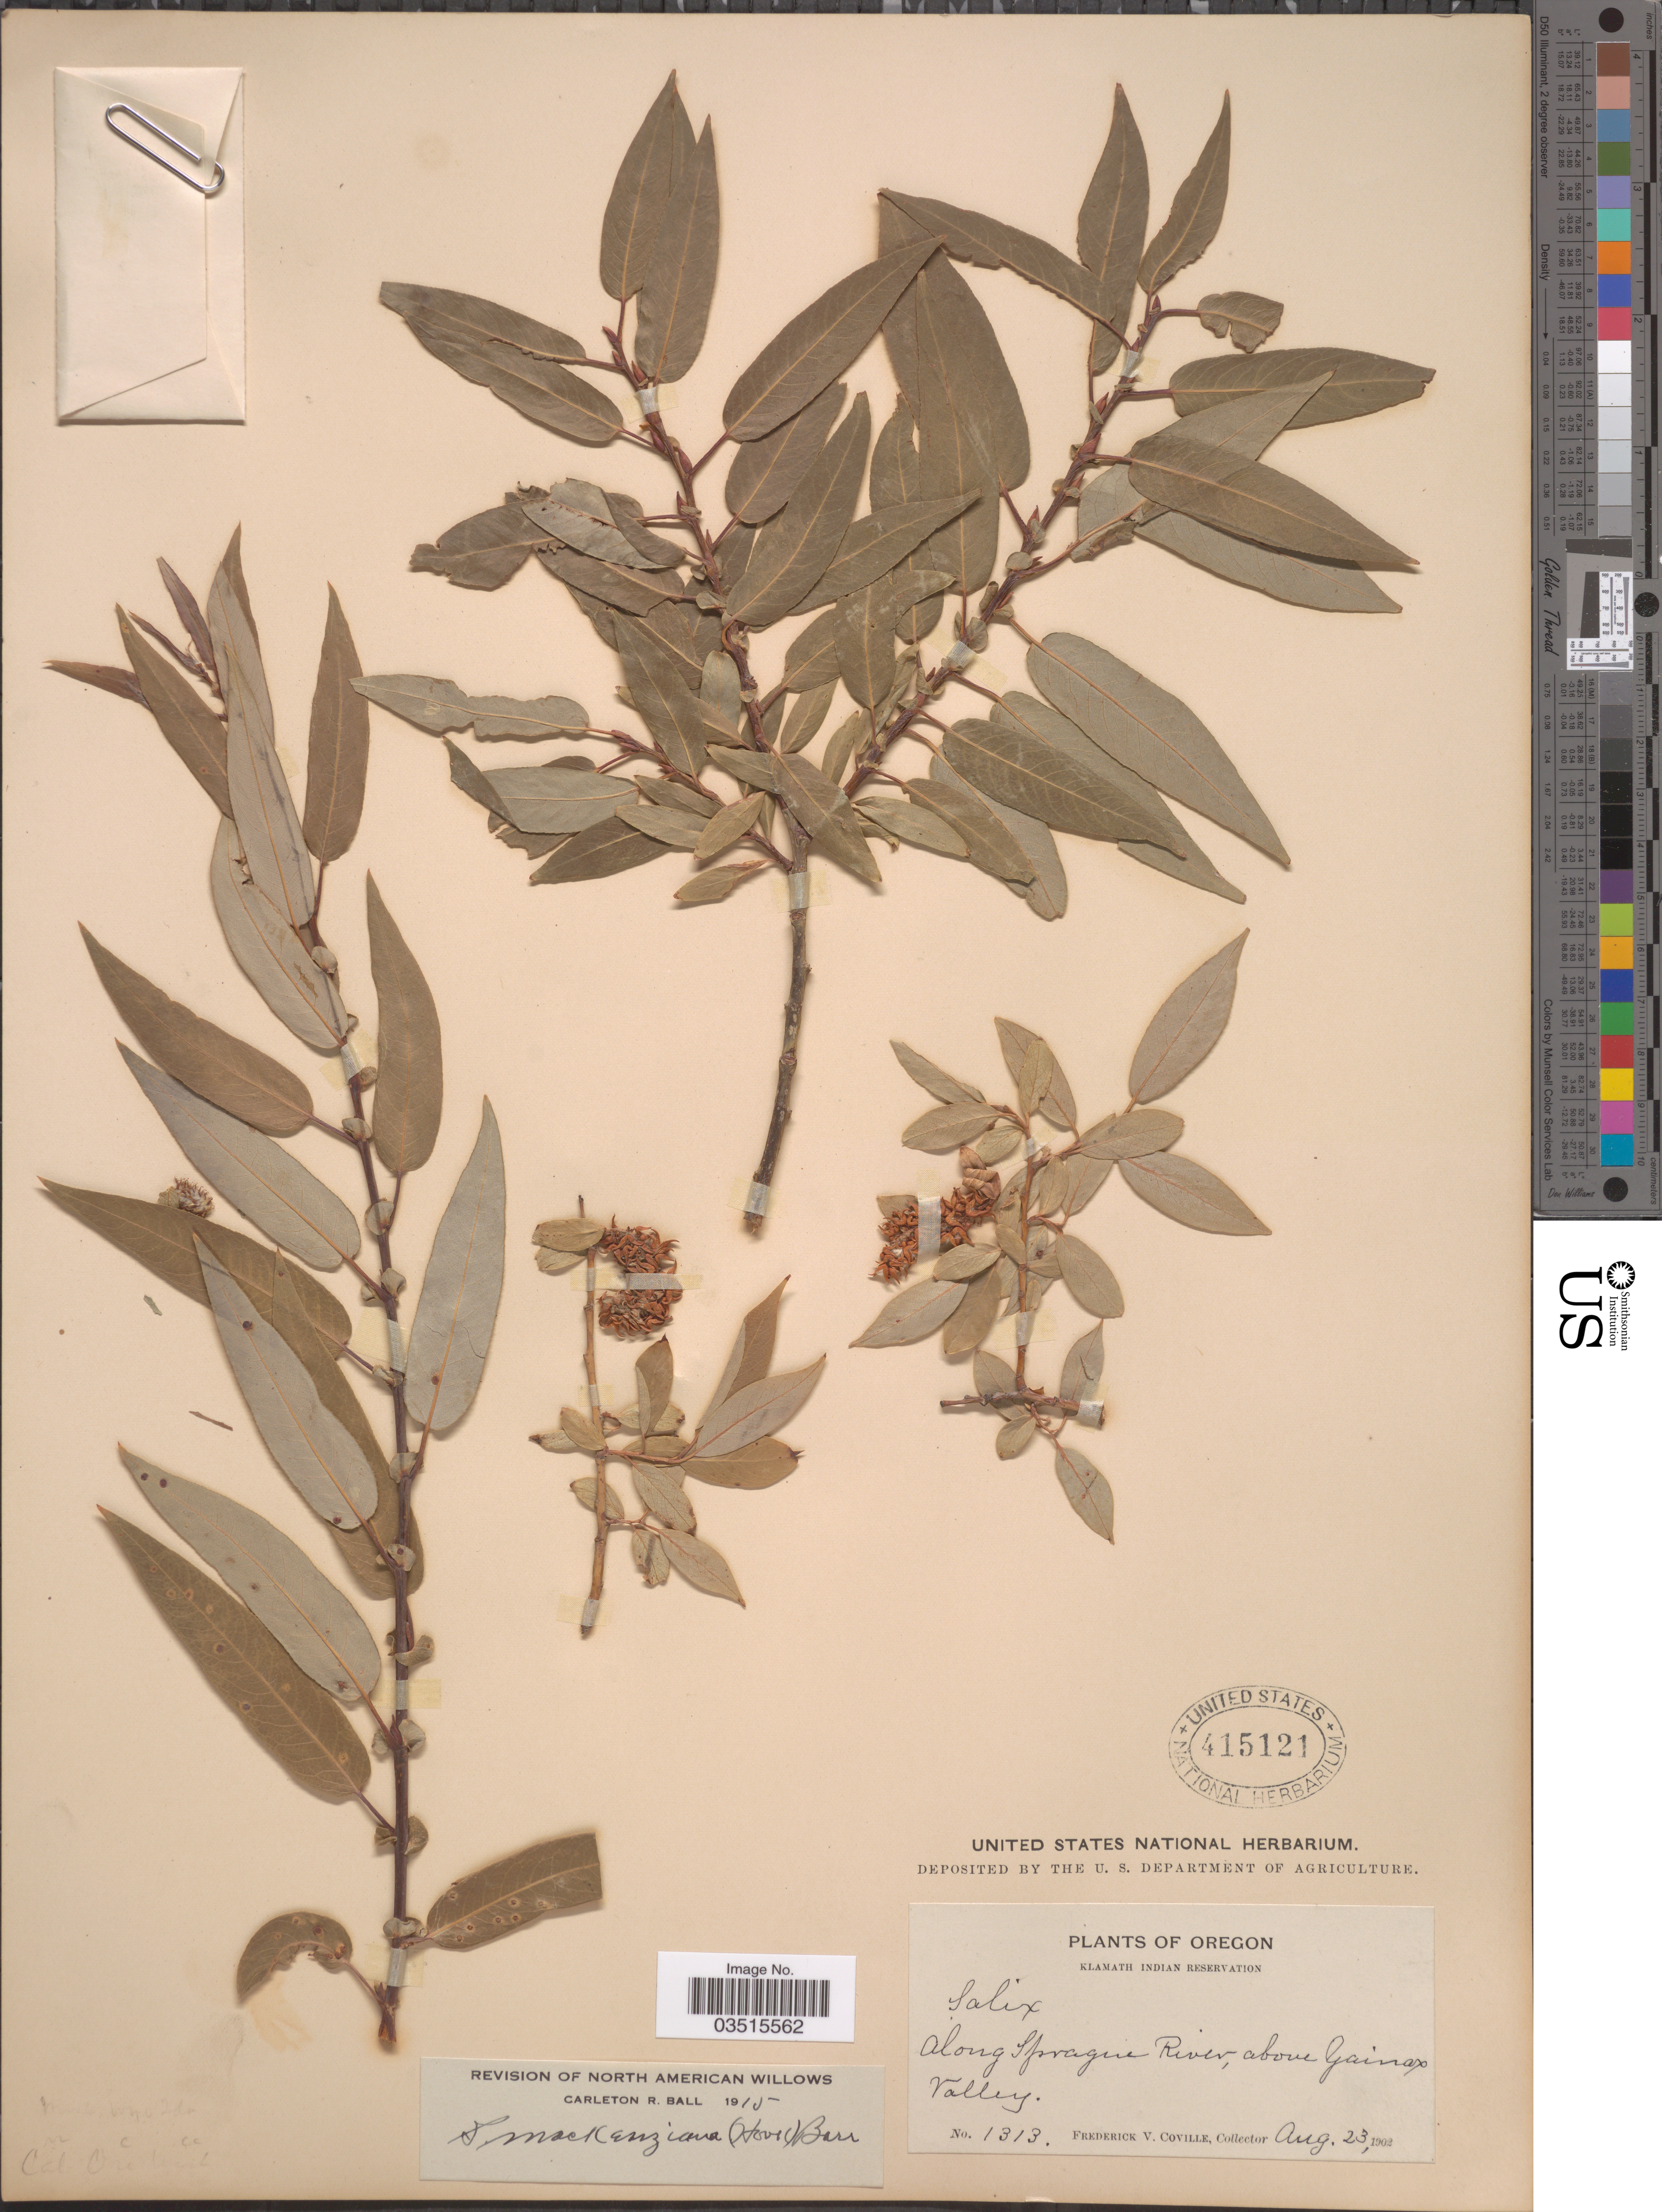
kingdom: Plantae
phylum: Tracheophyta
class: Magnoliopsida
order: Malpighiales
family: Salicaceae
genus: Salix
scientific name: Salix mackenziana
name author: (Hook.) Barratt ex Hook.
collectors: F. V. Coville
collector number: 1313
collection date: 1902-08-23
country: United States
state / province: Oregon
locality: Klamath Indian Reservation. Along Sprague River, above Yainax Valley.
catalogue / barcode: US 415121